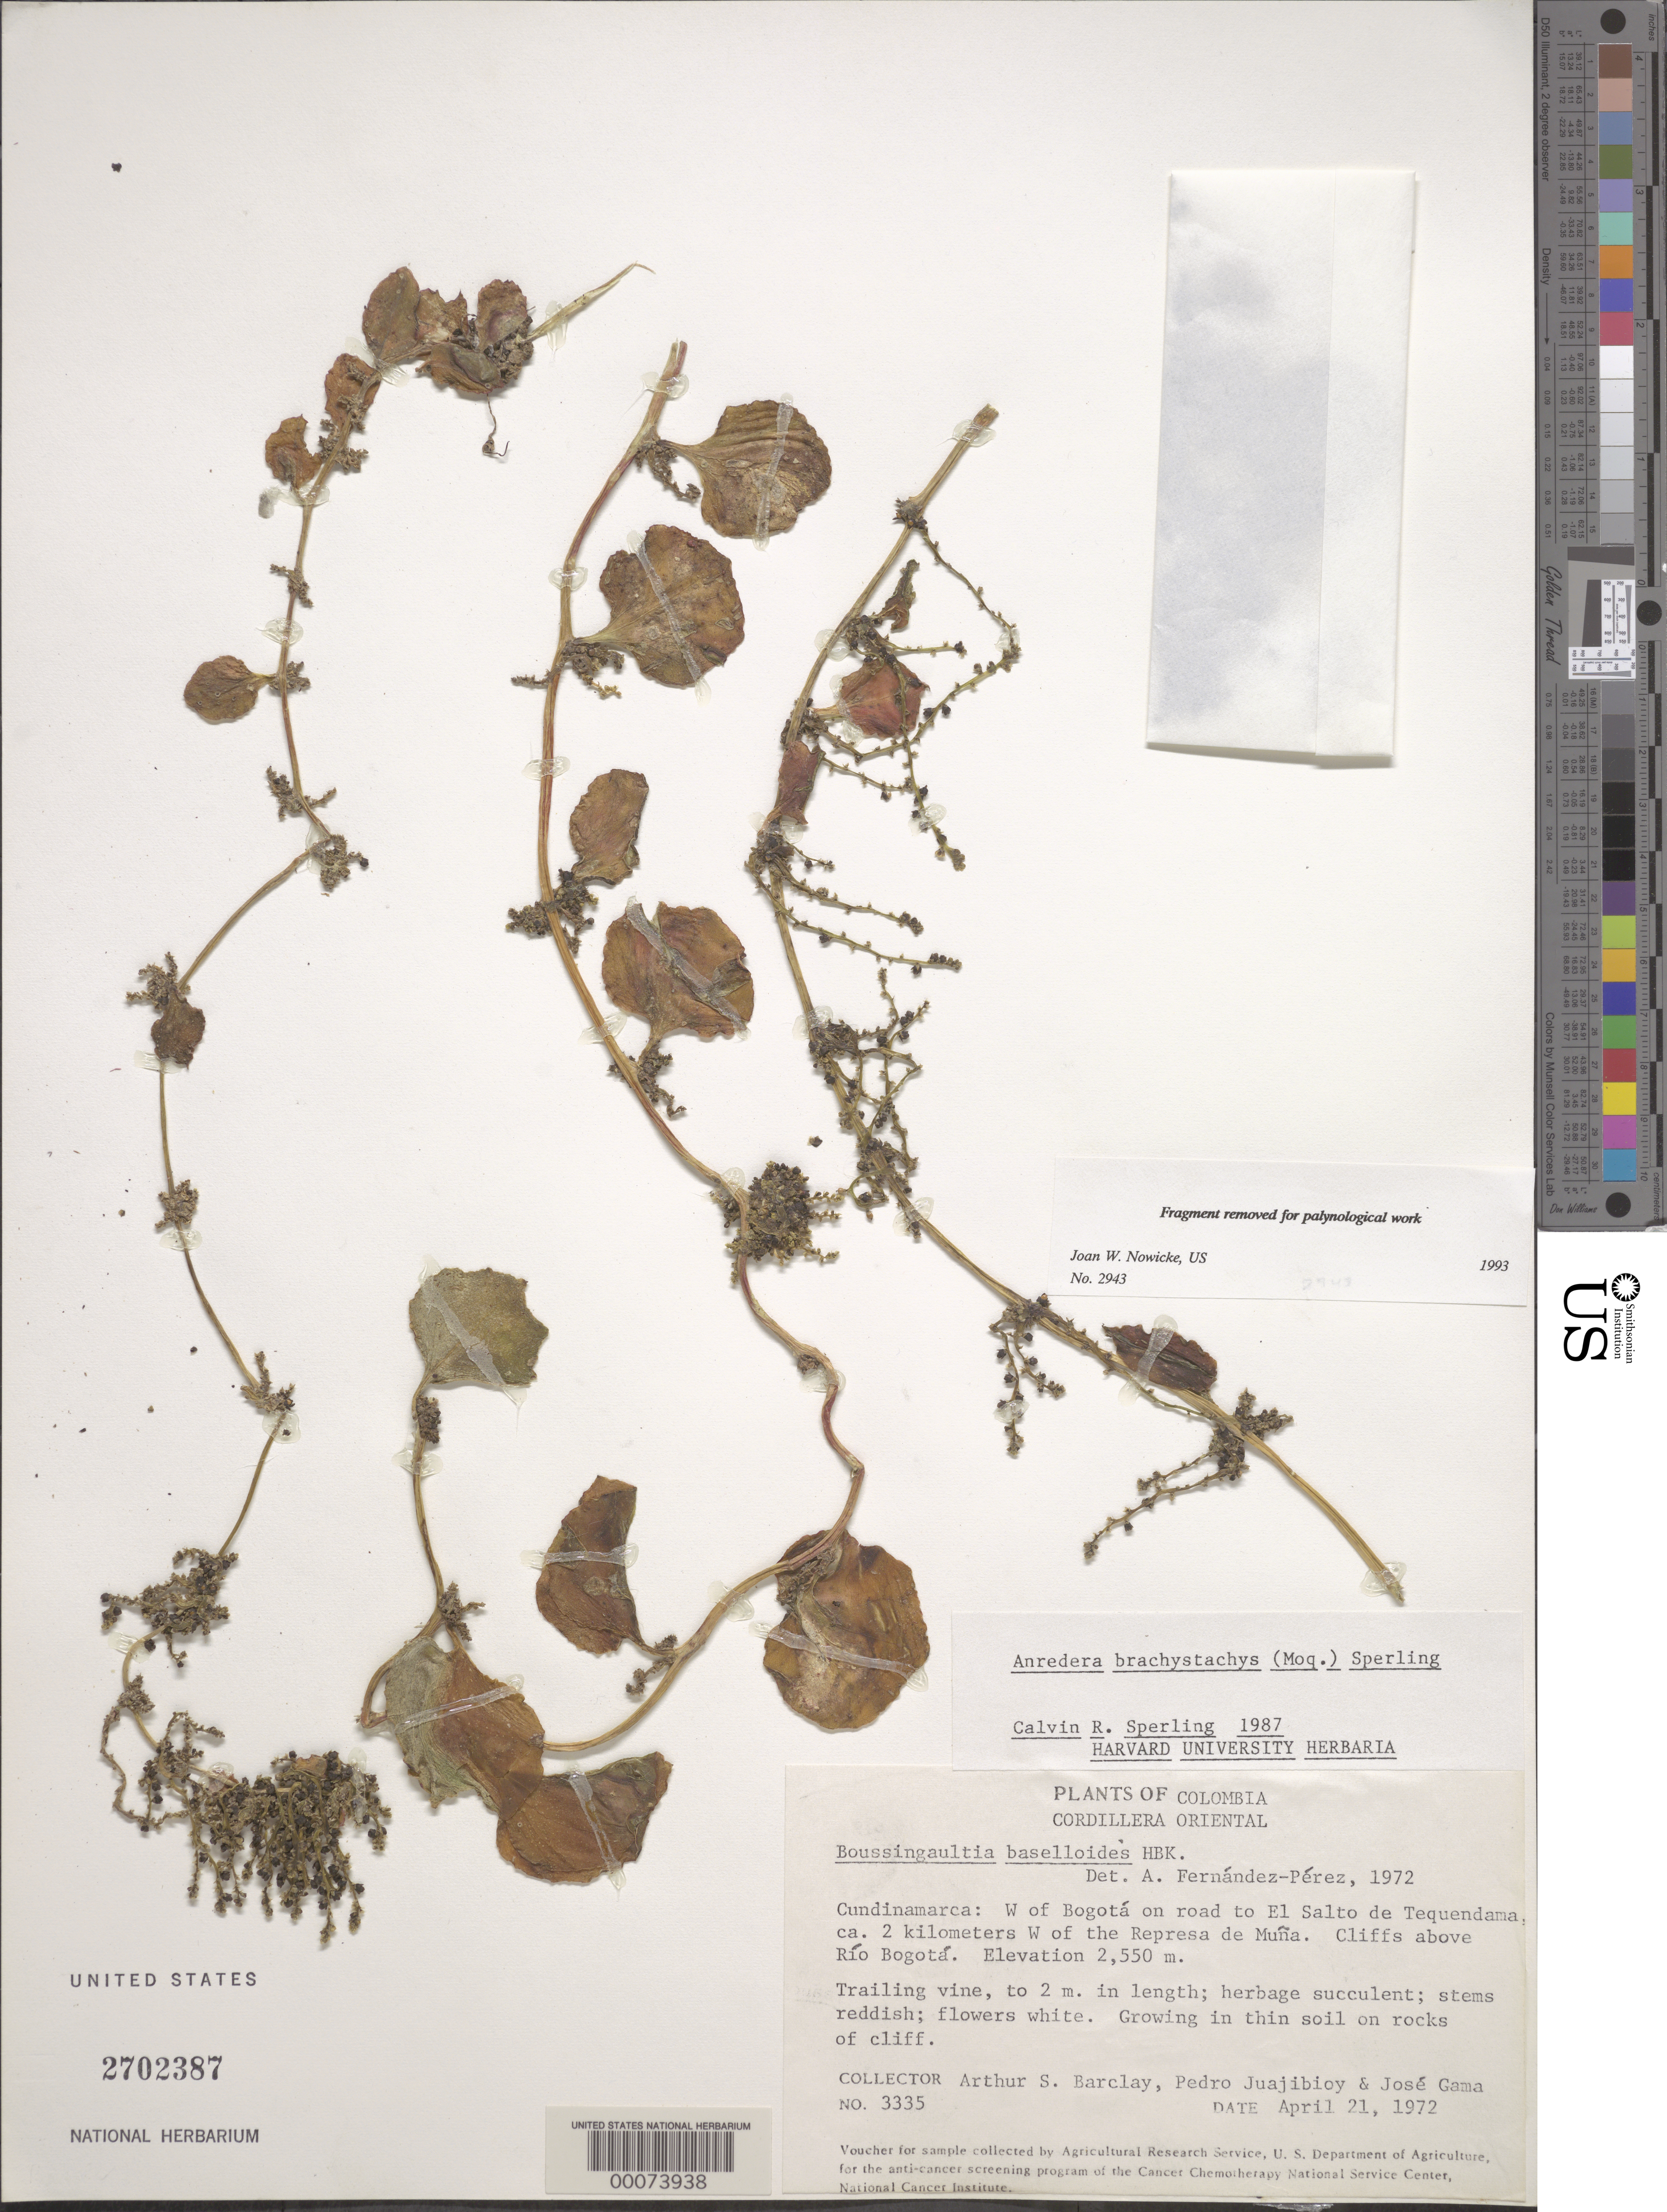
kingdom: Plantae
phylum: Tracheophyta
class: Magnoliopsida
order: Caryophyllales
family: Basellaceae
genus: Anredera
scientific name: Anredera brachystachys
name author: (Moq.) Sperling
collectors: A. S. Barclay, P. Juajibioy & J. Gama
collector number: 3335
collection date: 1972-04-21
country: Colombia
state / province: Cundinamarca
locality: Cordillera Oriental. W of Bogotá on road to El Salto de Tequendama, ca. 2 kilometers W of the Represa de Muña. Cliffs above Río Bogotá.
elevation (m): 2550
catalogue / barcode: US 2702387